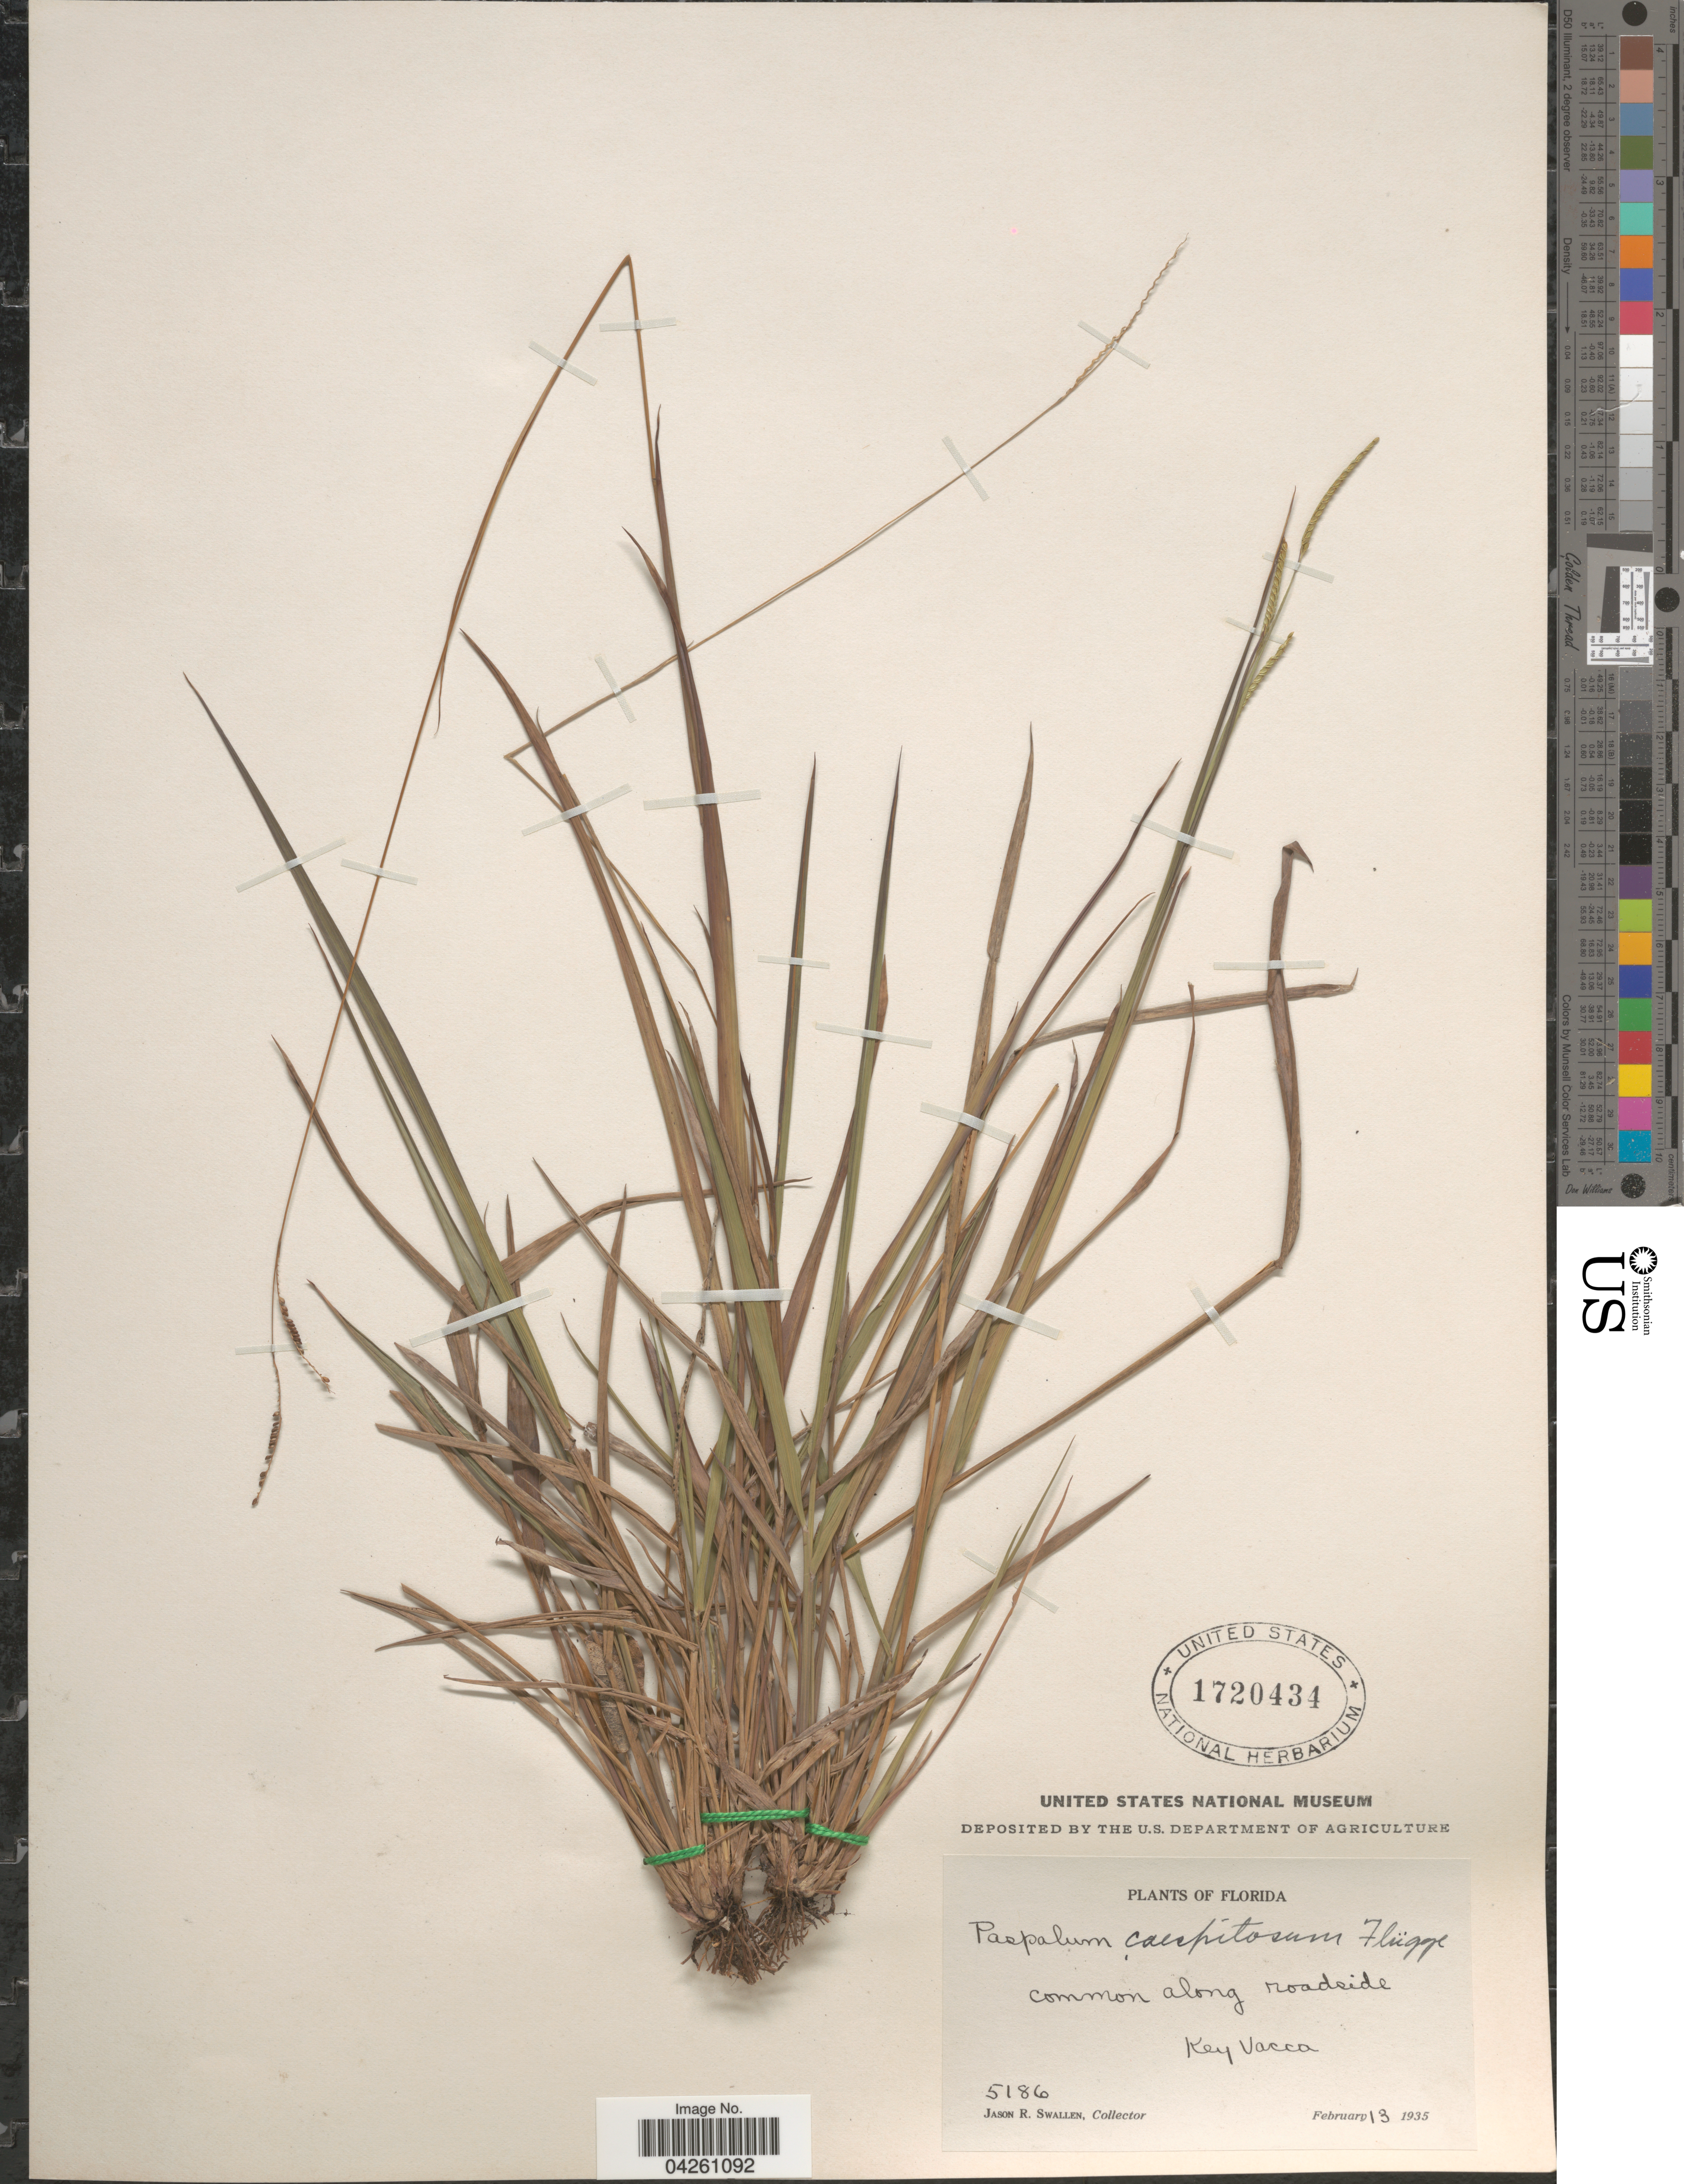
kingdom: Plantae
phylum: Tracheophyta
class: Liliopsida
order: Poales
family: Poaceae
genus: Paspalum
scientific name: Paspalum caespitosum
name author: Flüggé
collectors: J. R. Swallen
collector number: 5186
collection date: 1935-02-13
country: United States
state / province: Florida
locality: Common along roadside. Key Vacca.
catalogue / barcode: US 1720434